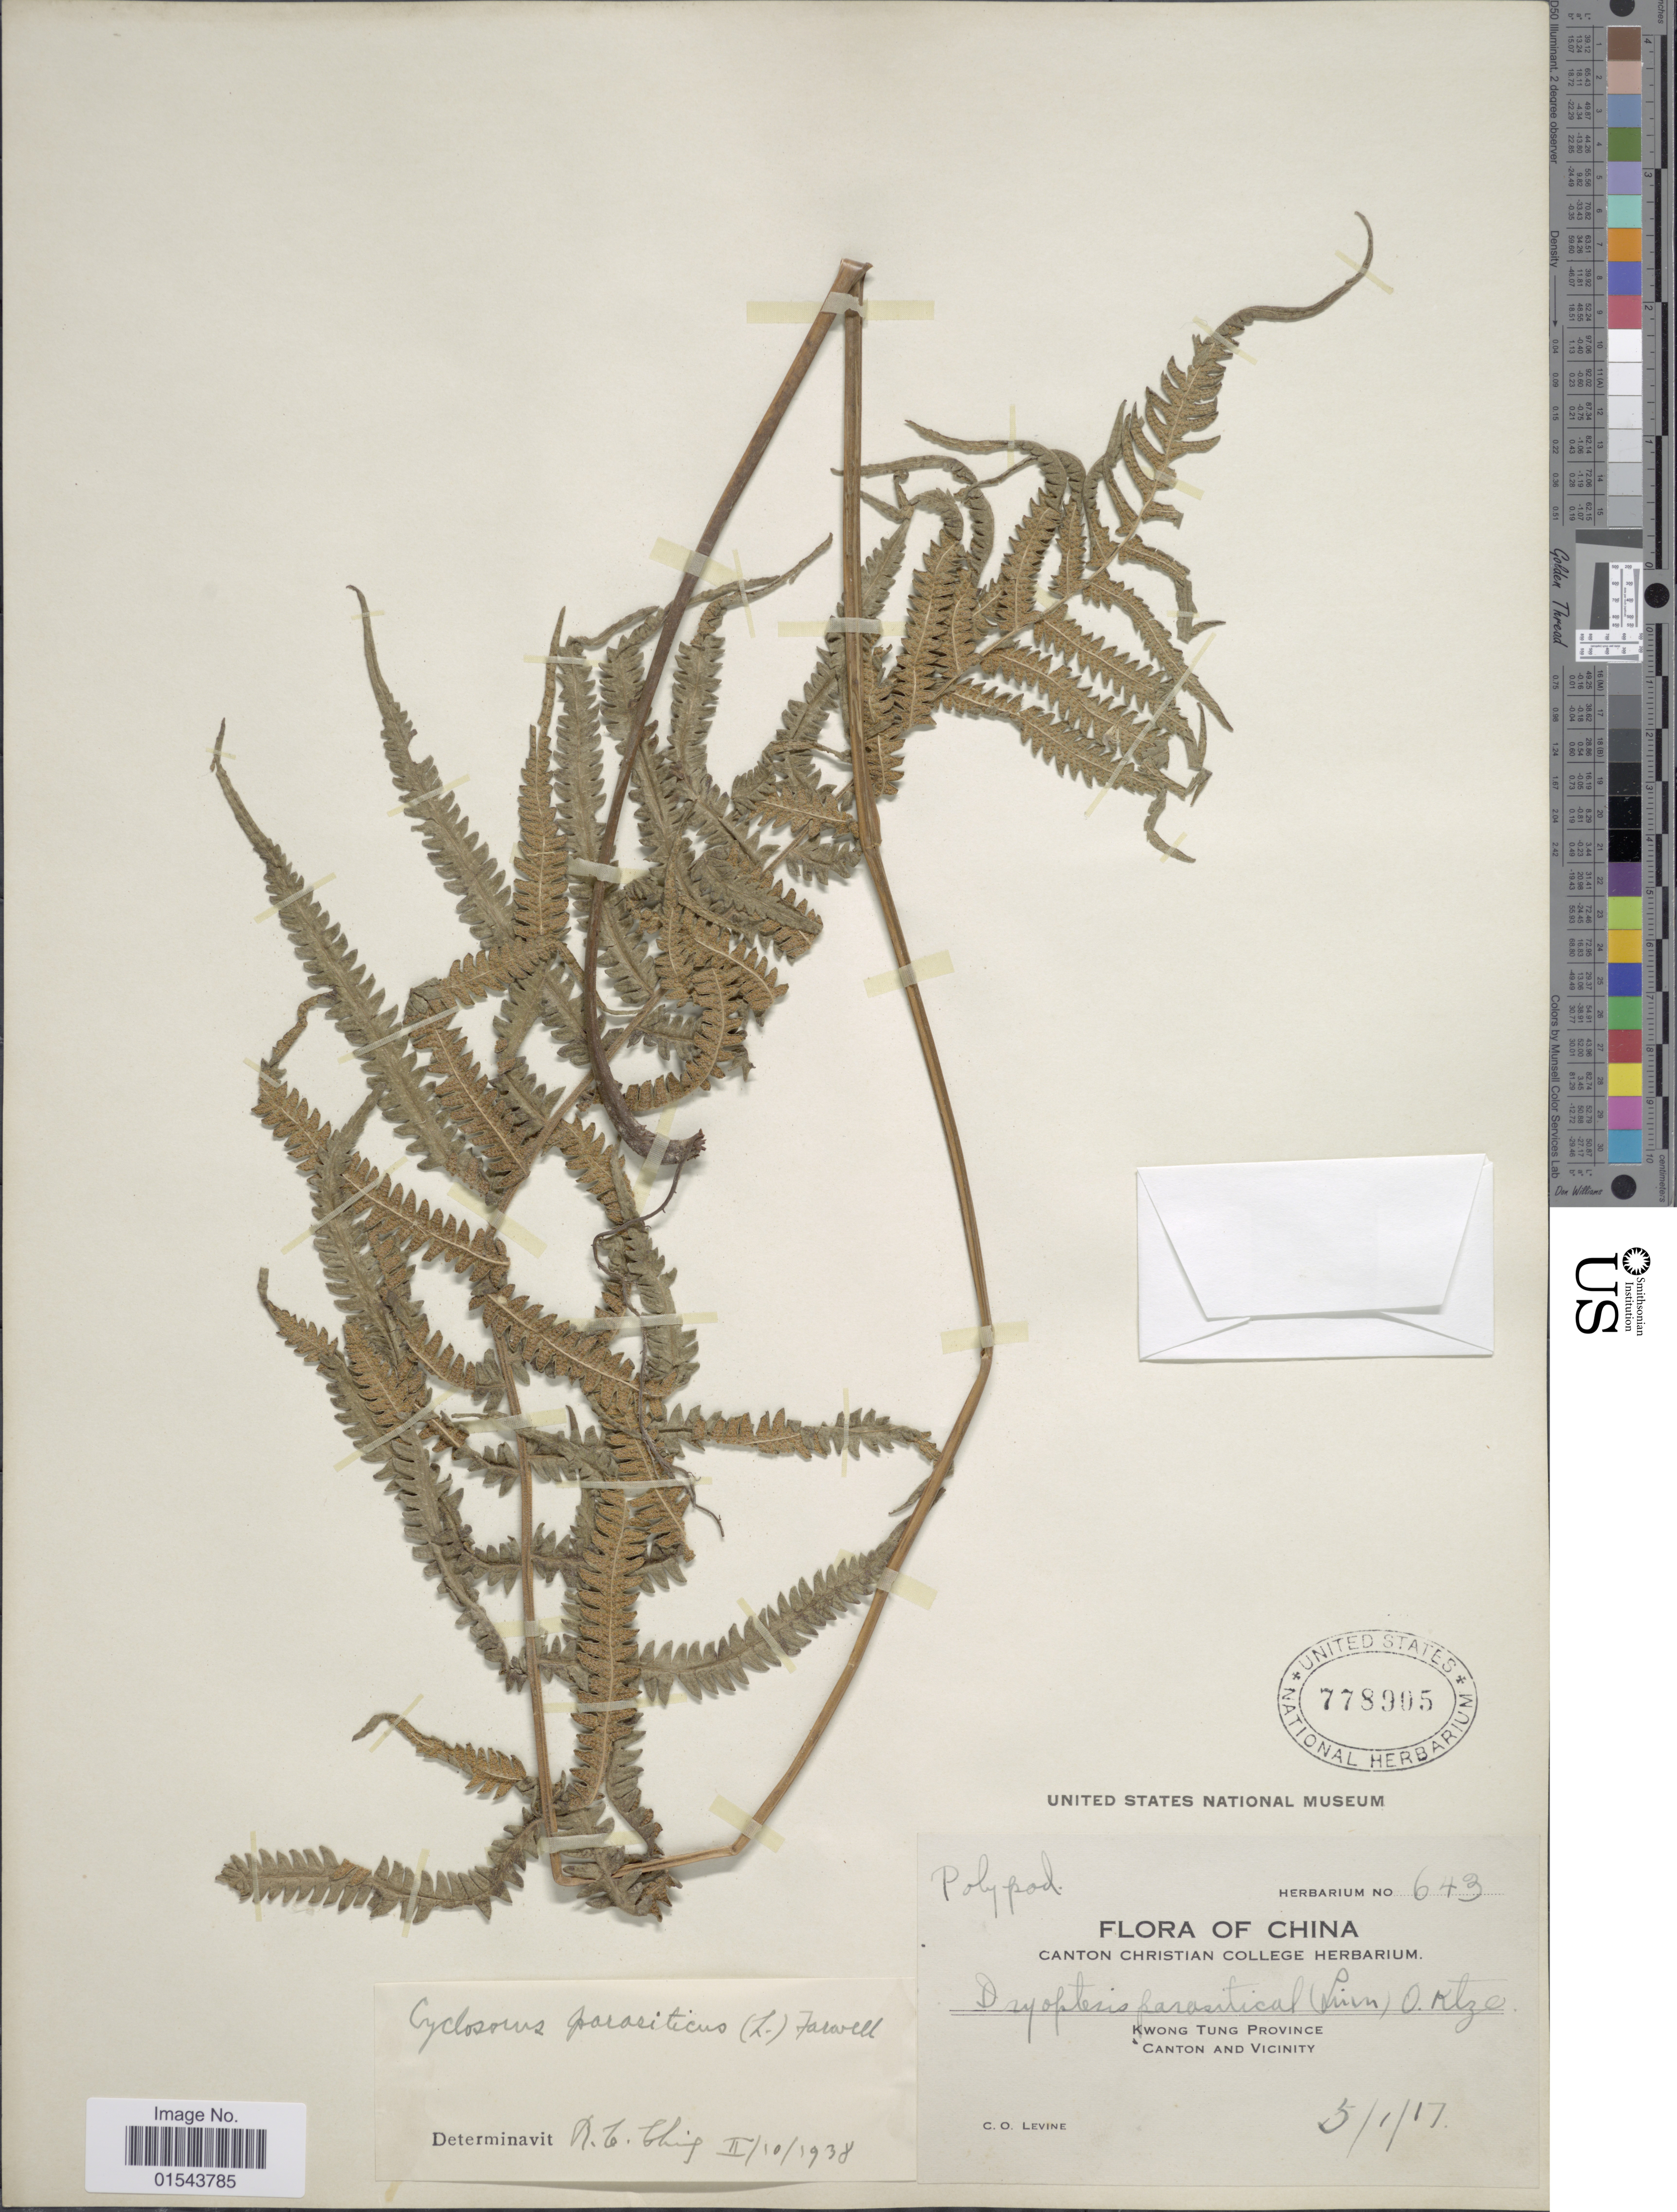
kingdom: Plantae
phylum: Tracheophyta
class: Polypodiopsida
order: Polypodiales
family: Thelypteridaceae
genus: Christella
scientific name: Christella parasitica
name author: (L.) H. Lév.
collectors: C. O. Levine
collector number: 643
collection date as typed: Transcribed d/m/y: 5/1/17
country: China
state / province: Guangdong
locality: Kwong Tung Province. Canton and Vicinity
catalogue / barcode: US 778905